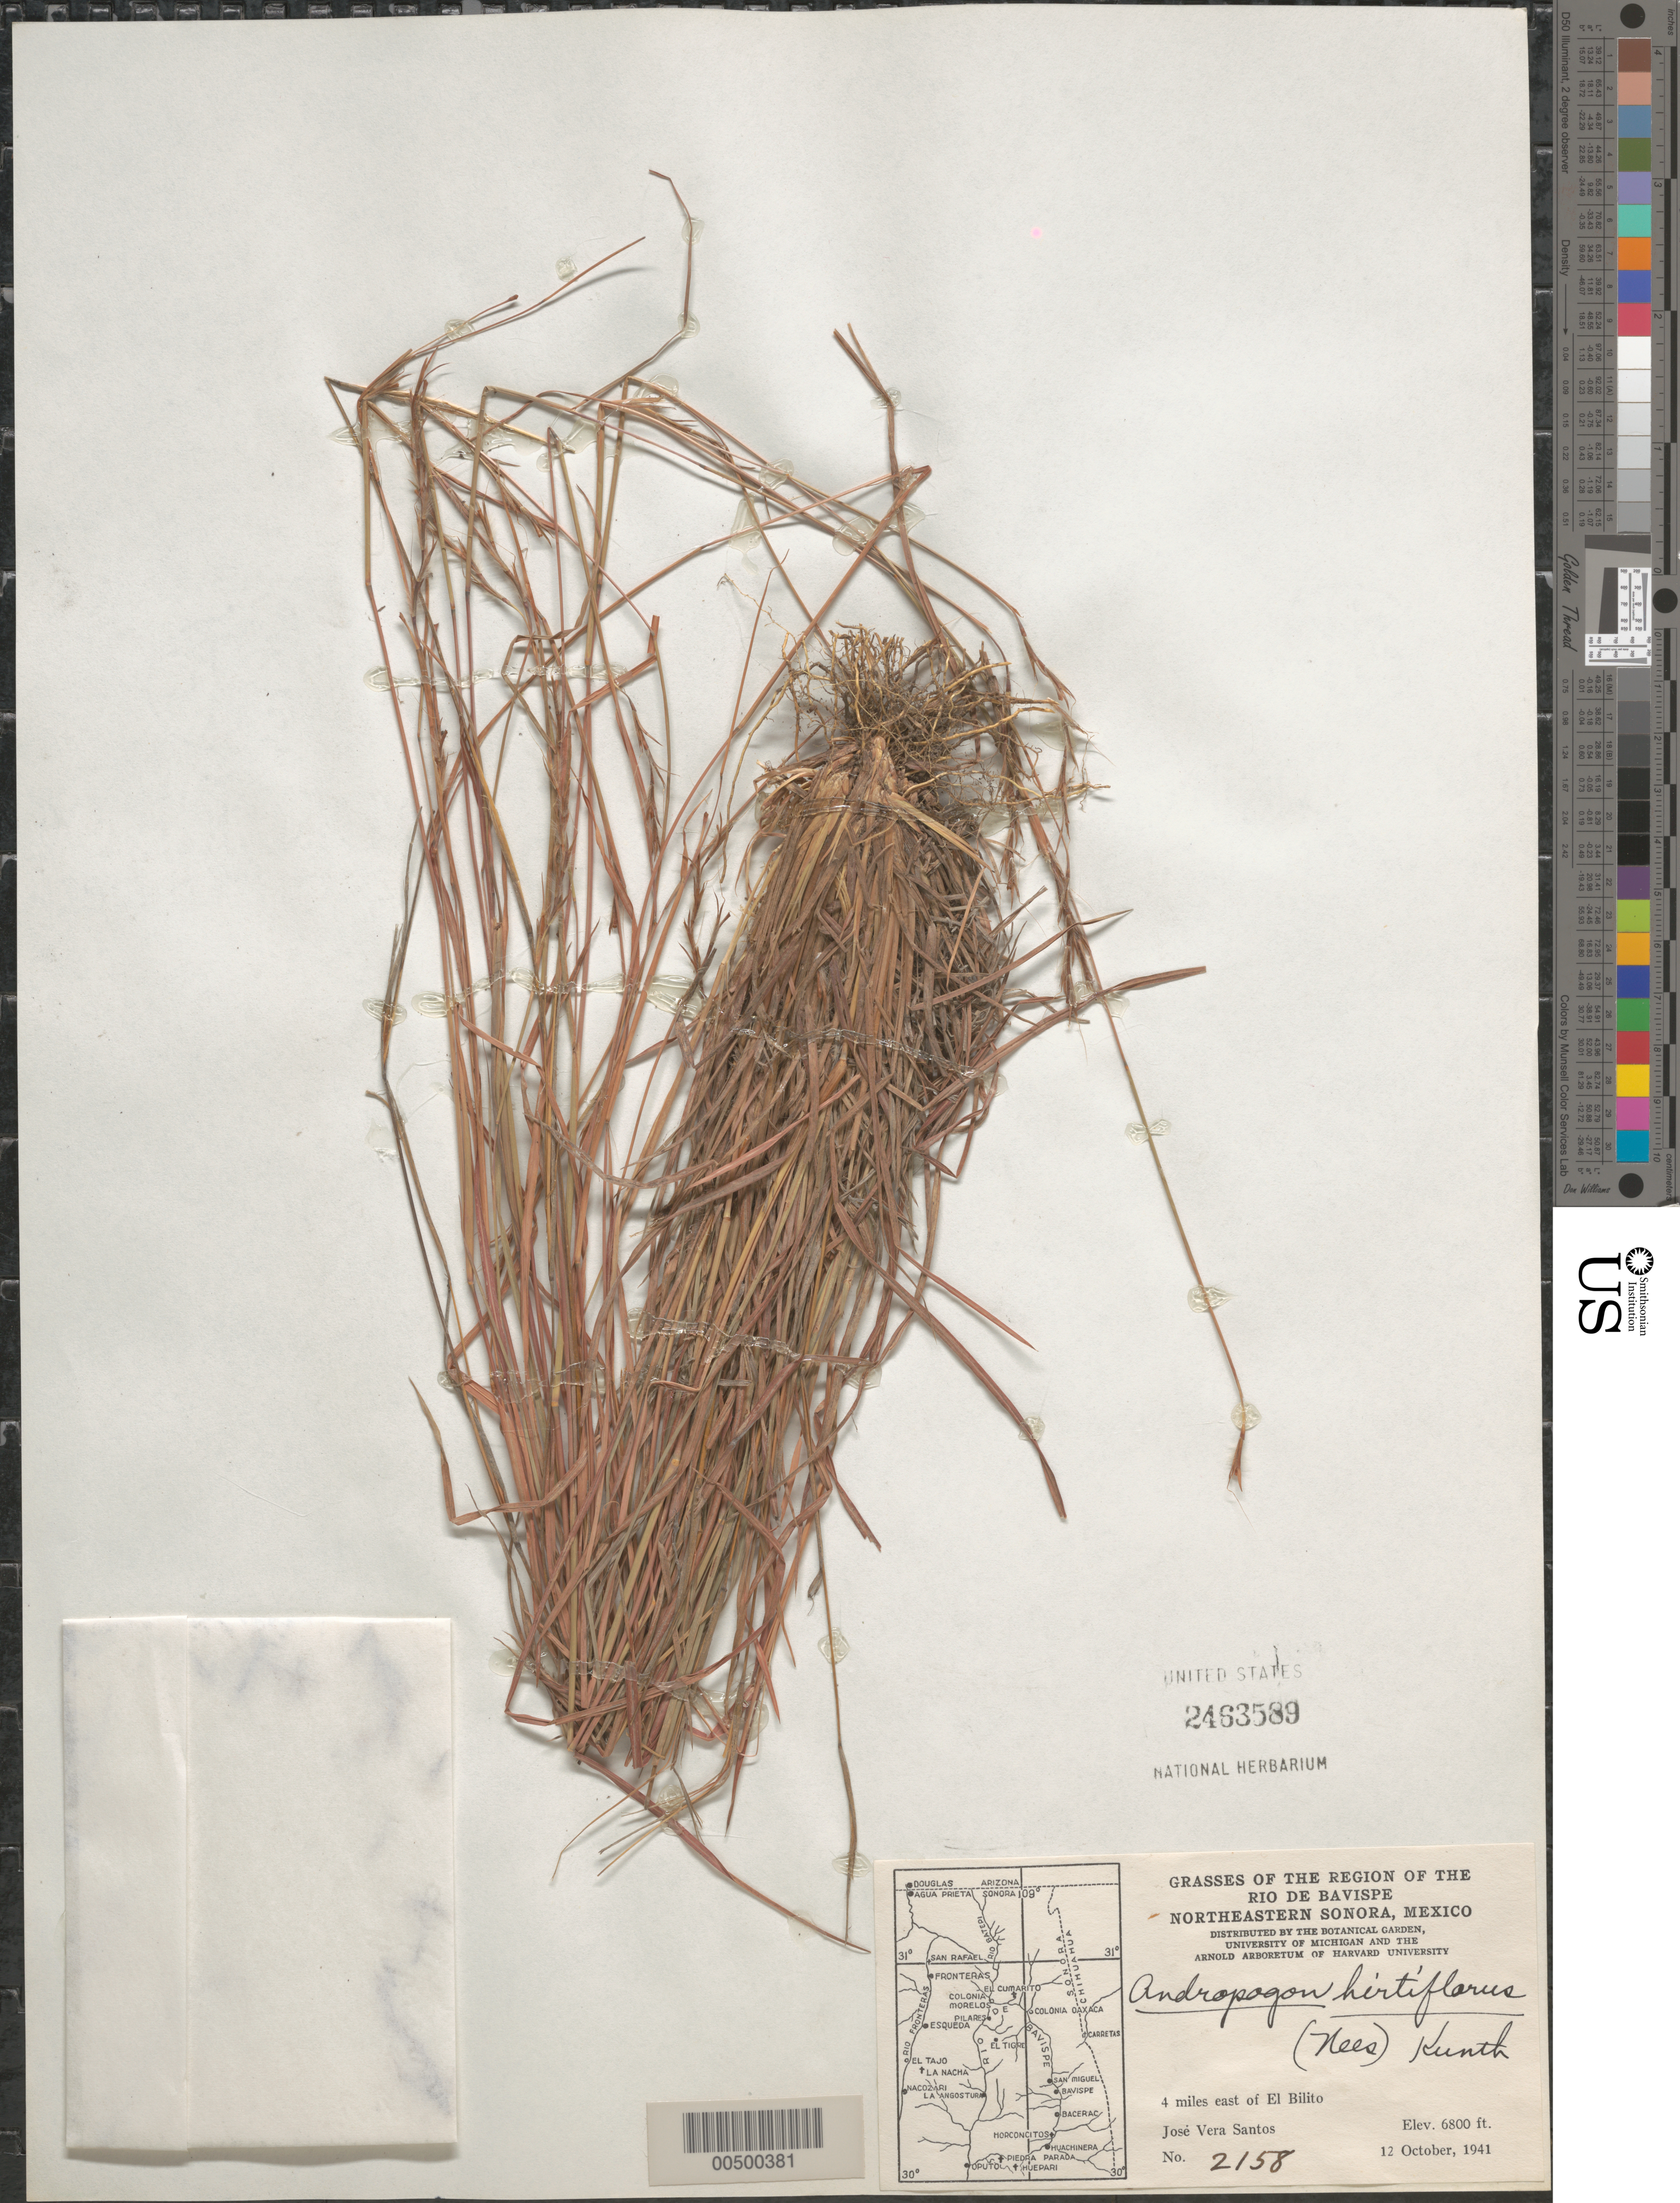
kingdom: Plantae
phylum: Tracheophyta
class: Liliopsida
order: Poales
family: Poaceae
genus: Schizachyrium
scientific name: Schizachyrium sanguineum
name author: (Retz.) Alston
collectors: J. V. Santos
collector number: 2158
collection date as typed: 12 Oct 1941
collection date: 1941-10-12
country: Mexico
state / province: Sonora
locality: Region of the Rio de Bavispe, NE Sonora, 4 mi E of El Bilito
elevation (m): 2073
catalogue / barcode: US 2463589